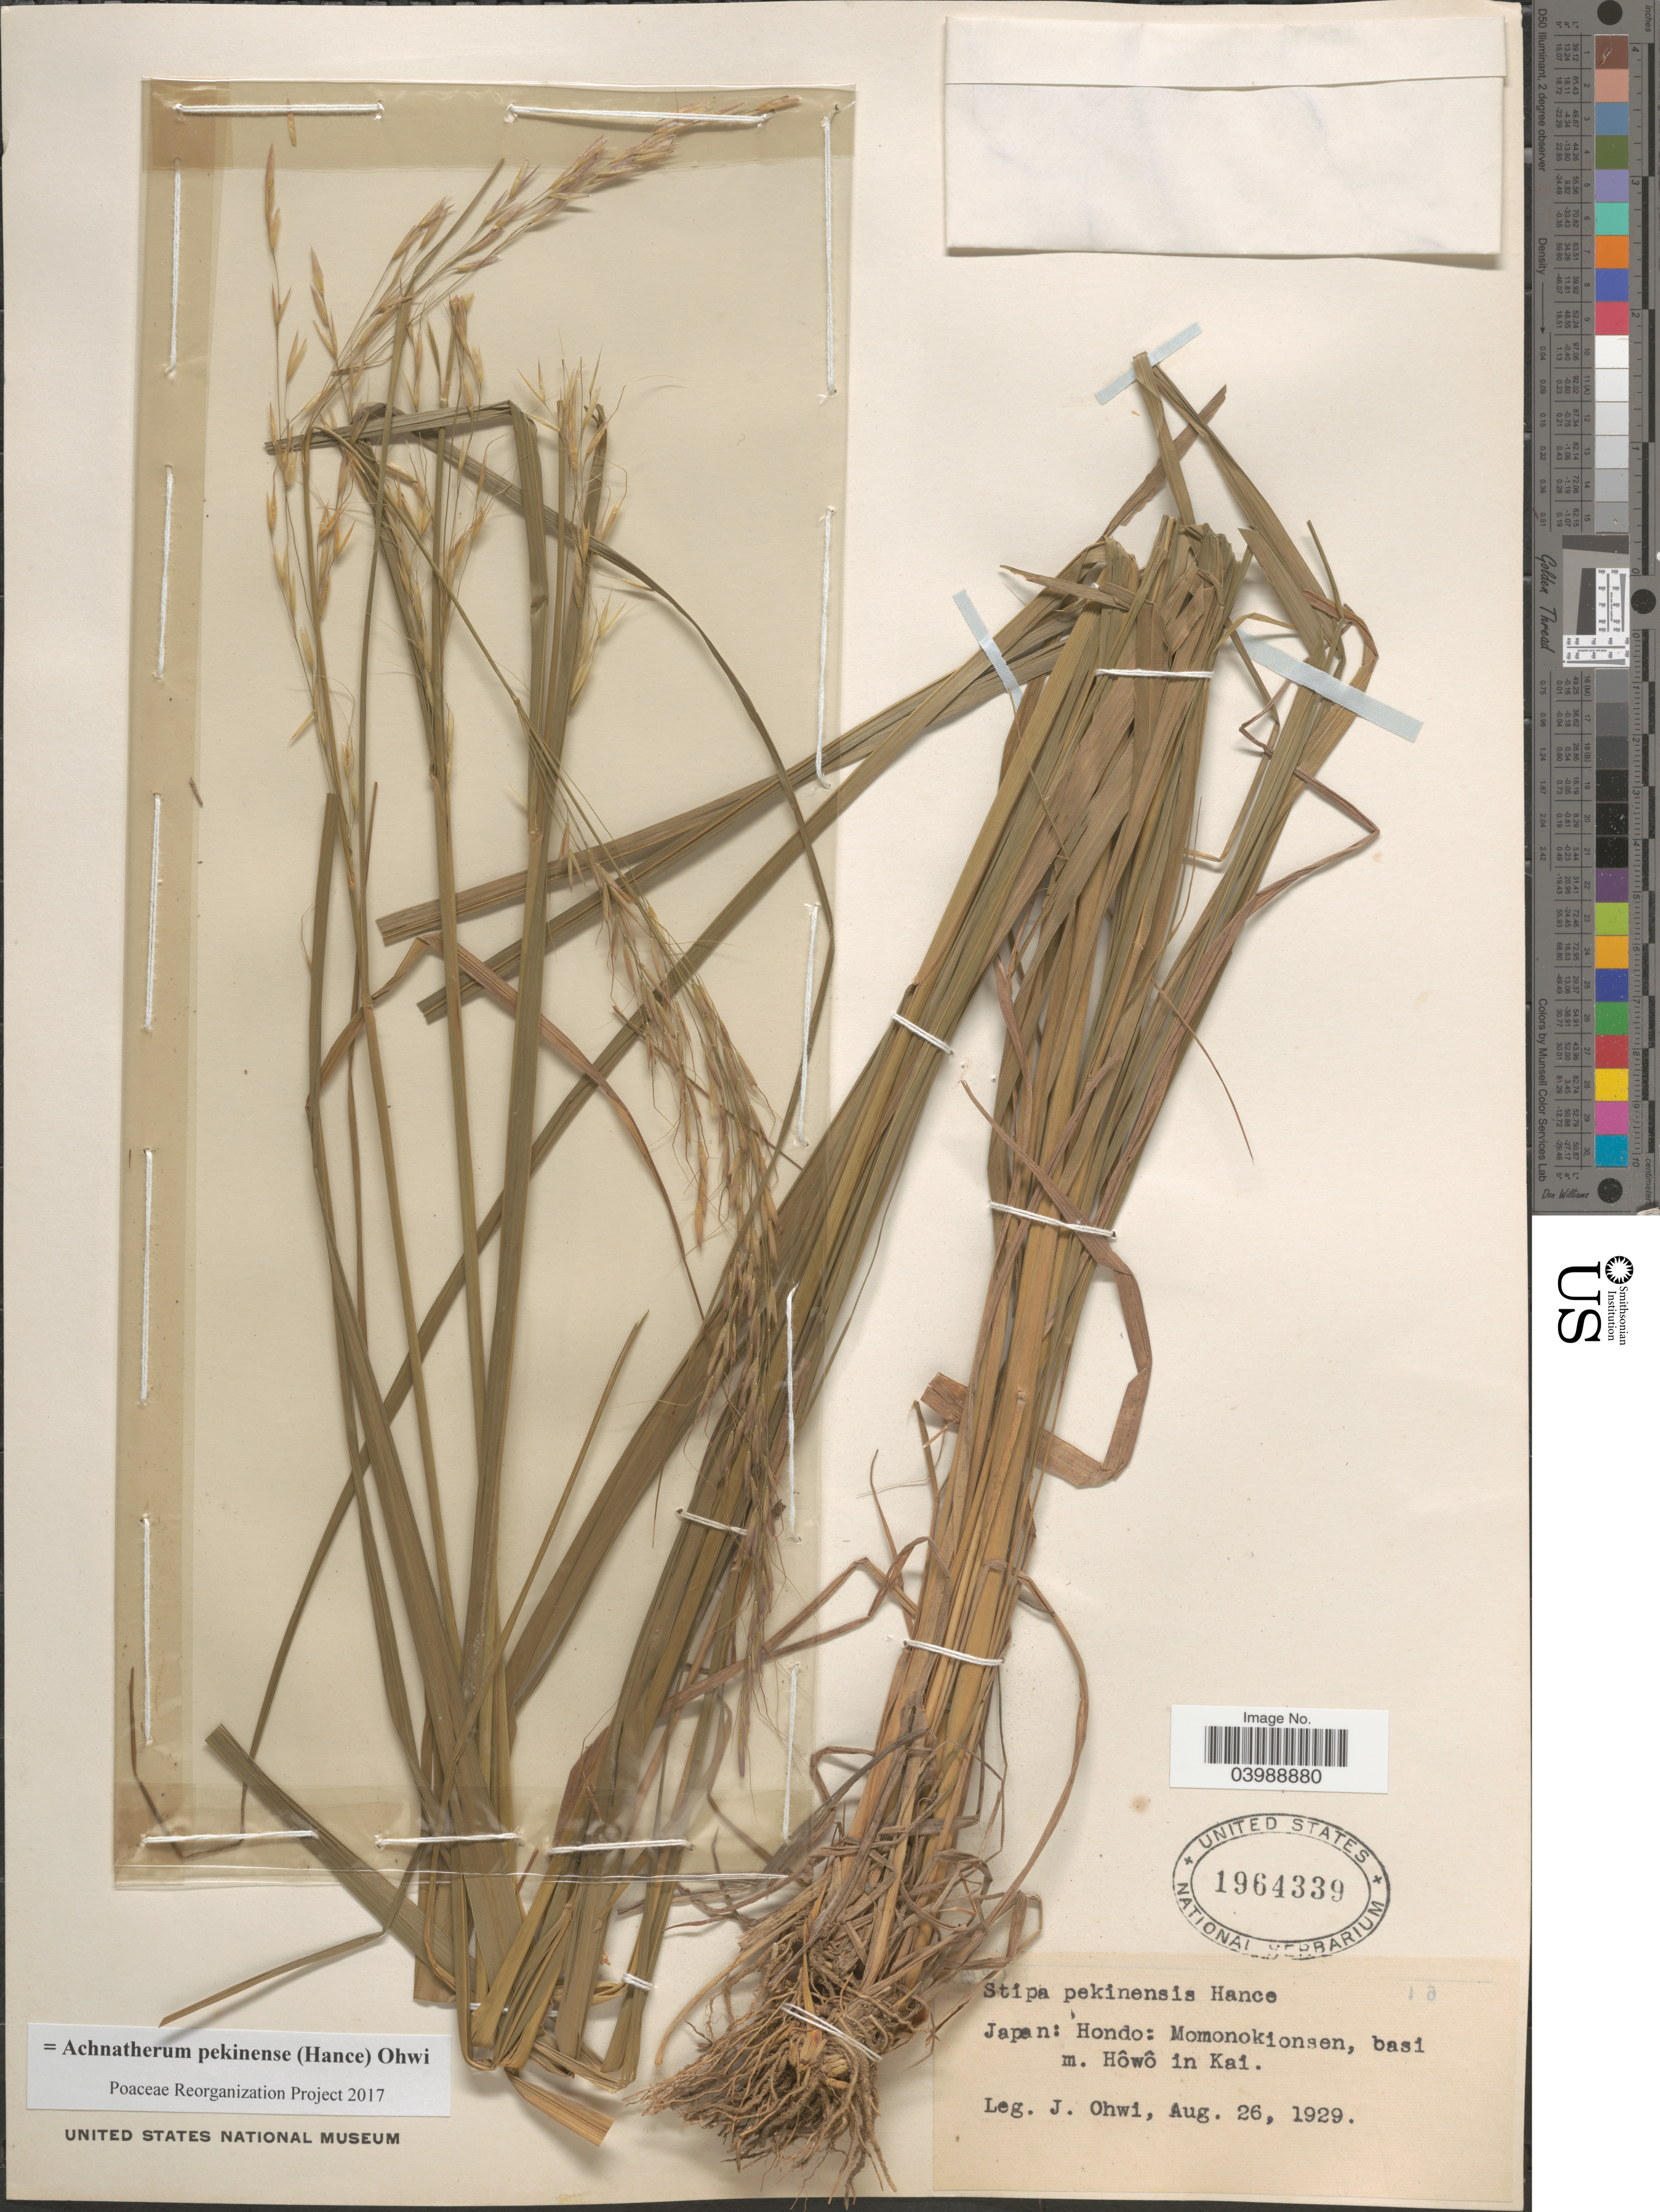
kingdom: Plantae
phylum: Tracheophyta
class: Liliopsida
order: Poales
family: Poaceae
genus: Achnatherum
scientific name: Achnatherum pekinense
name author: (Hance) Ohwi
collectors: J. Ohwi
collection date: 1929-08-26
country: Japan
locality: Hondo: Momonokionsen, basi m. Hôwô in Kai.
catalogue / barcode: US 1964339